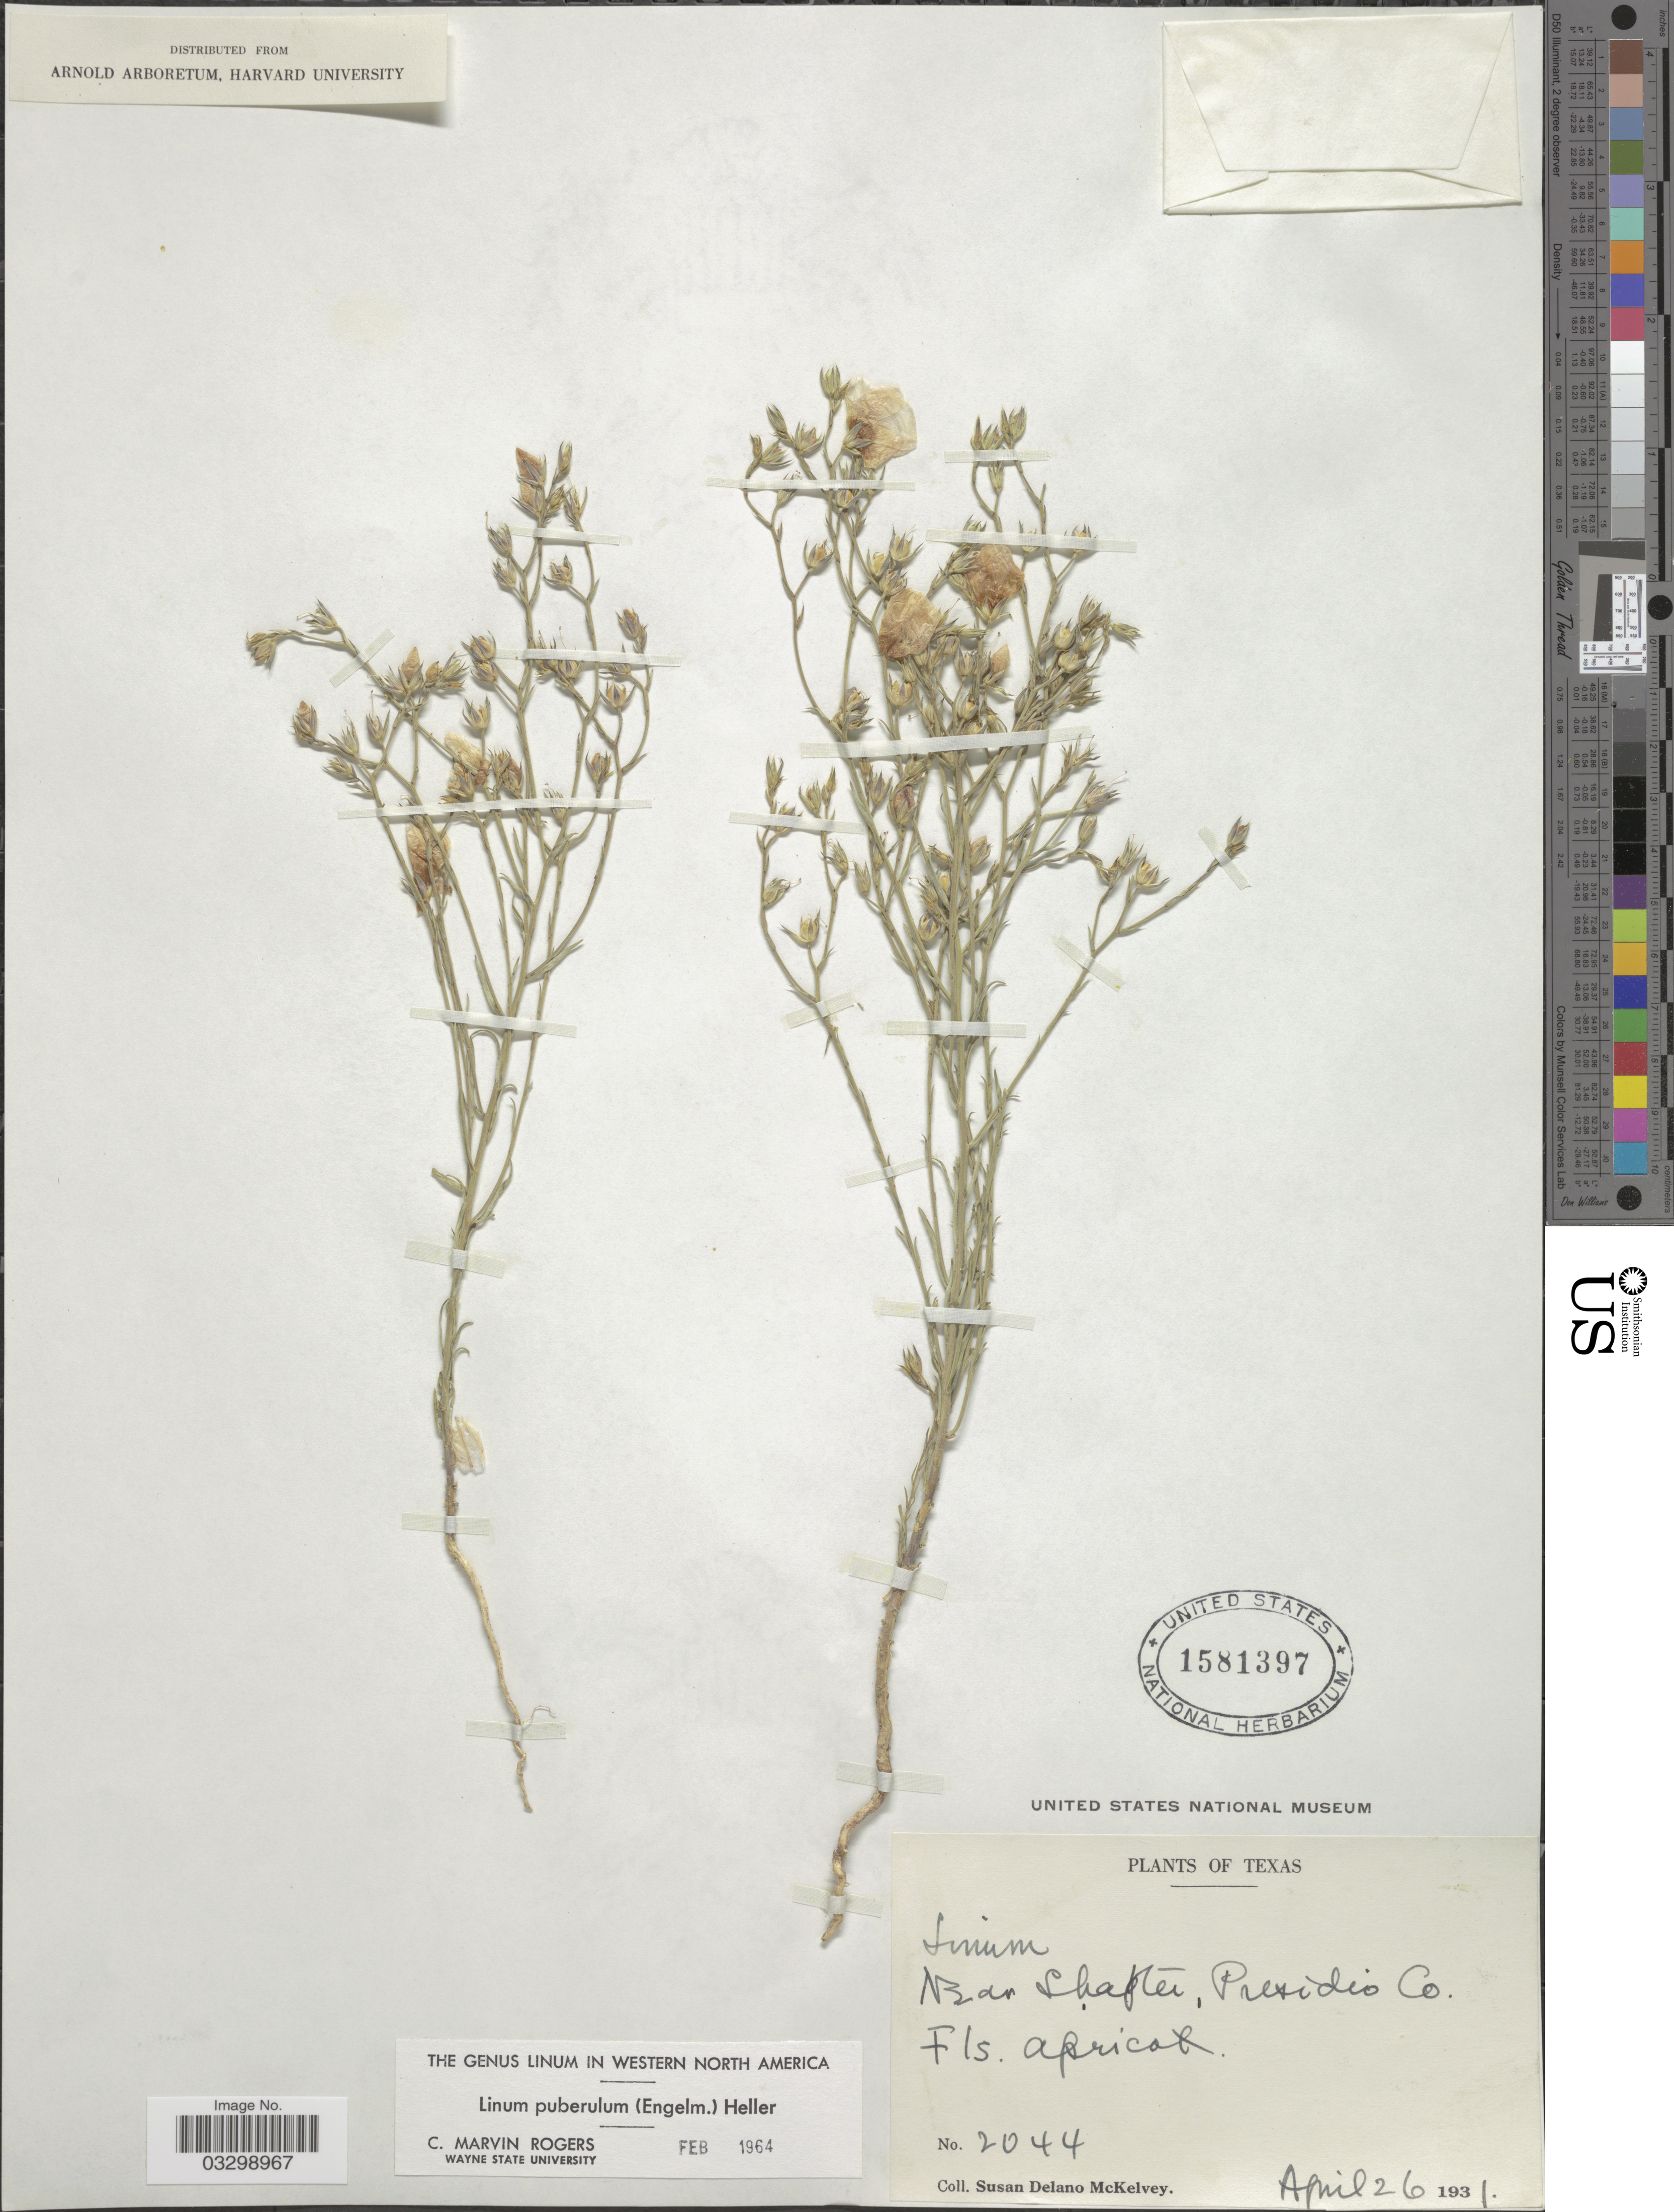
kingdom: Plantae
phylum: Tracheophyta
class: Magnoliopsida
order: Malpighiales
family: Linaceae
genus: Linum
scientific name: Linum puberulum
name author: (Engelm.) A. Heller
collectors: S. A. McKelvey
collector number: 2044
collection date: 1931-04-26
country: United States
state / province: Texas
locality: Near Shafter, Presidio Co.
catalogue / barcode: US 1581397